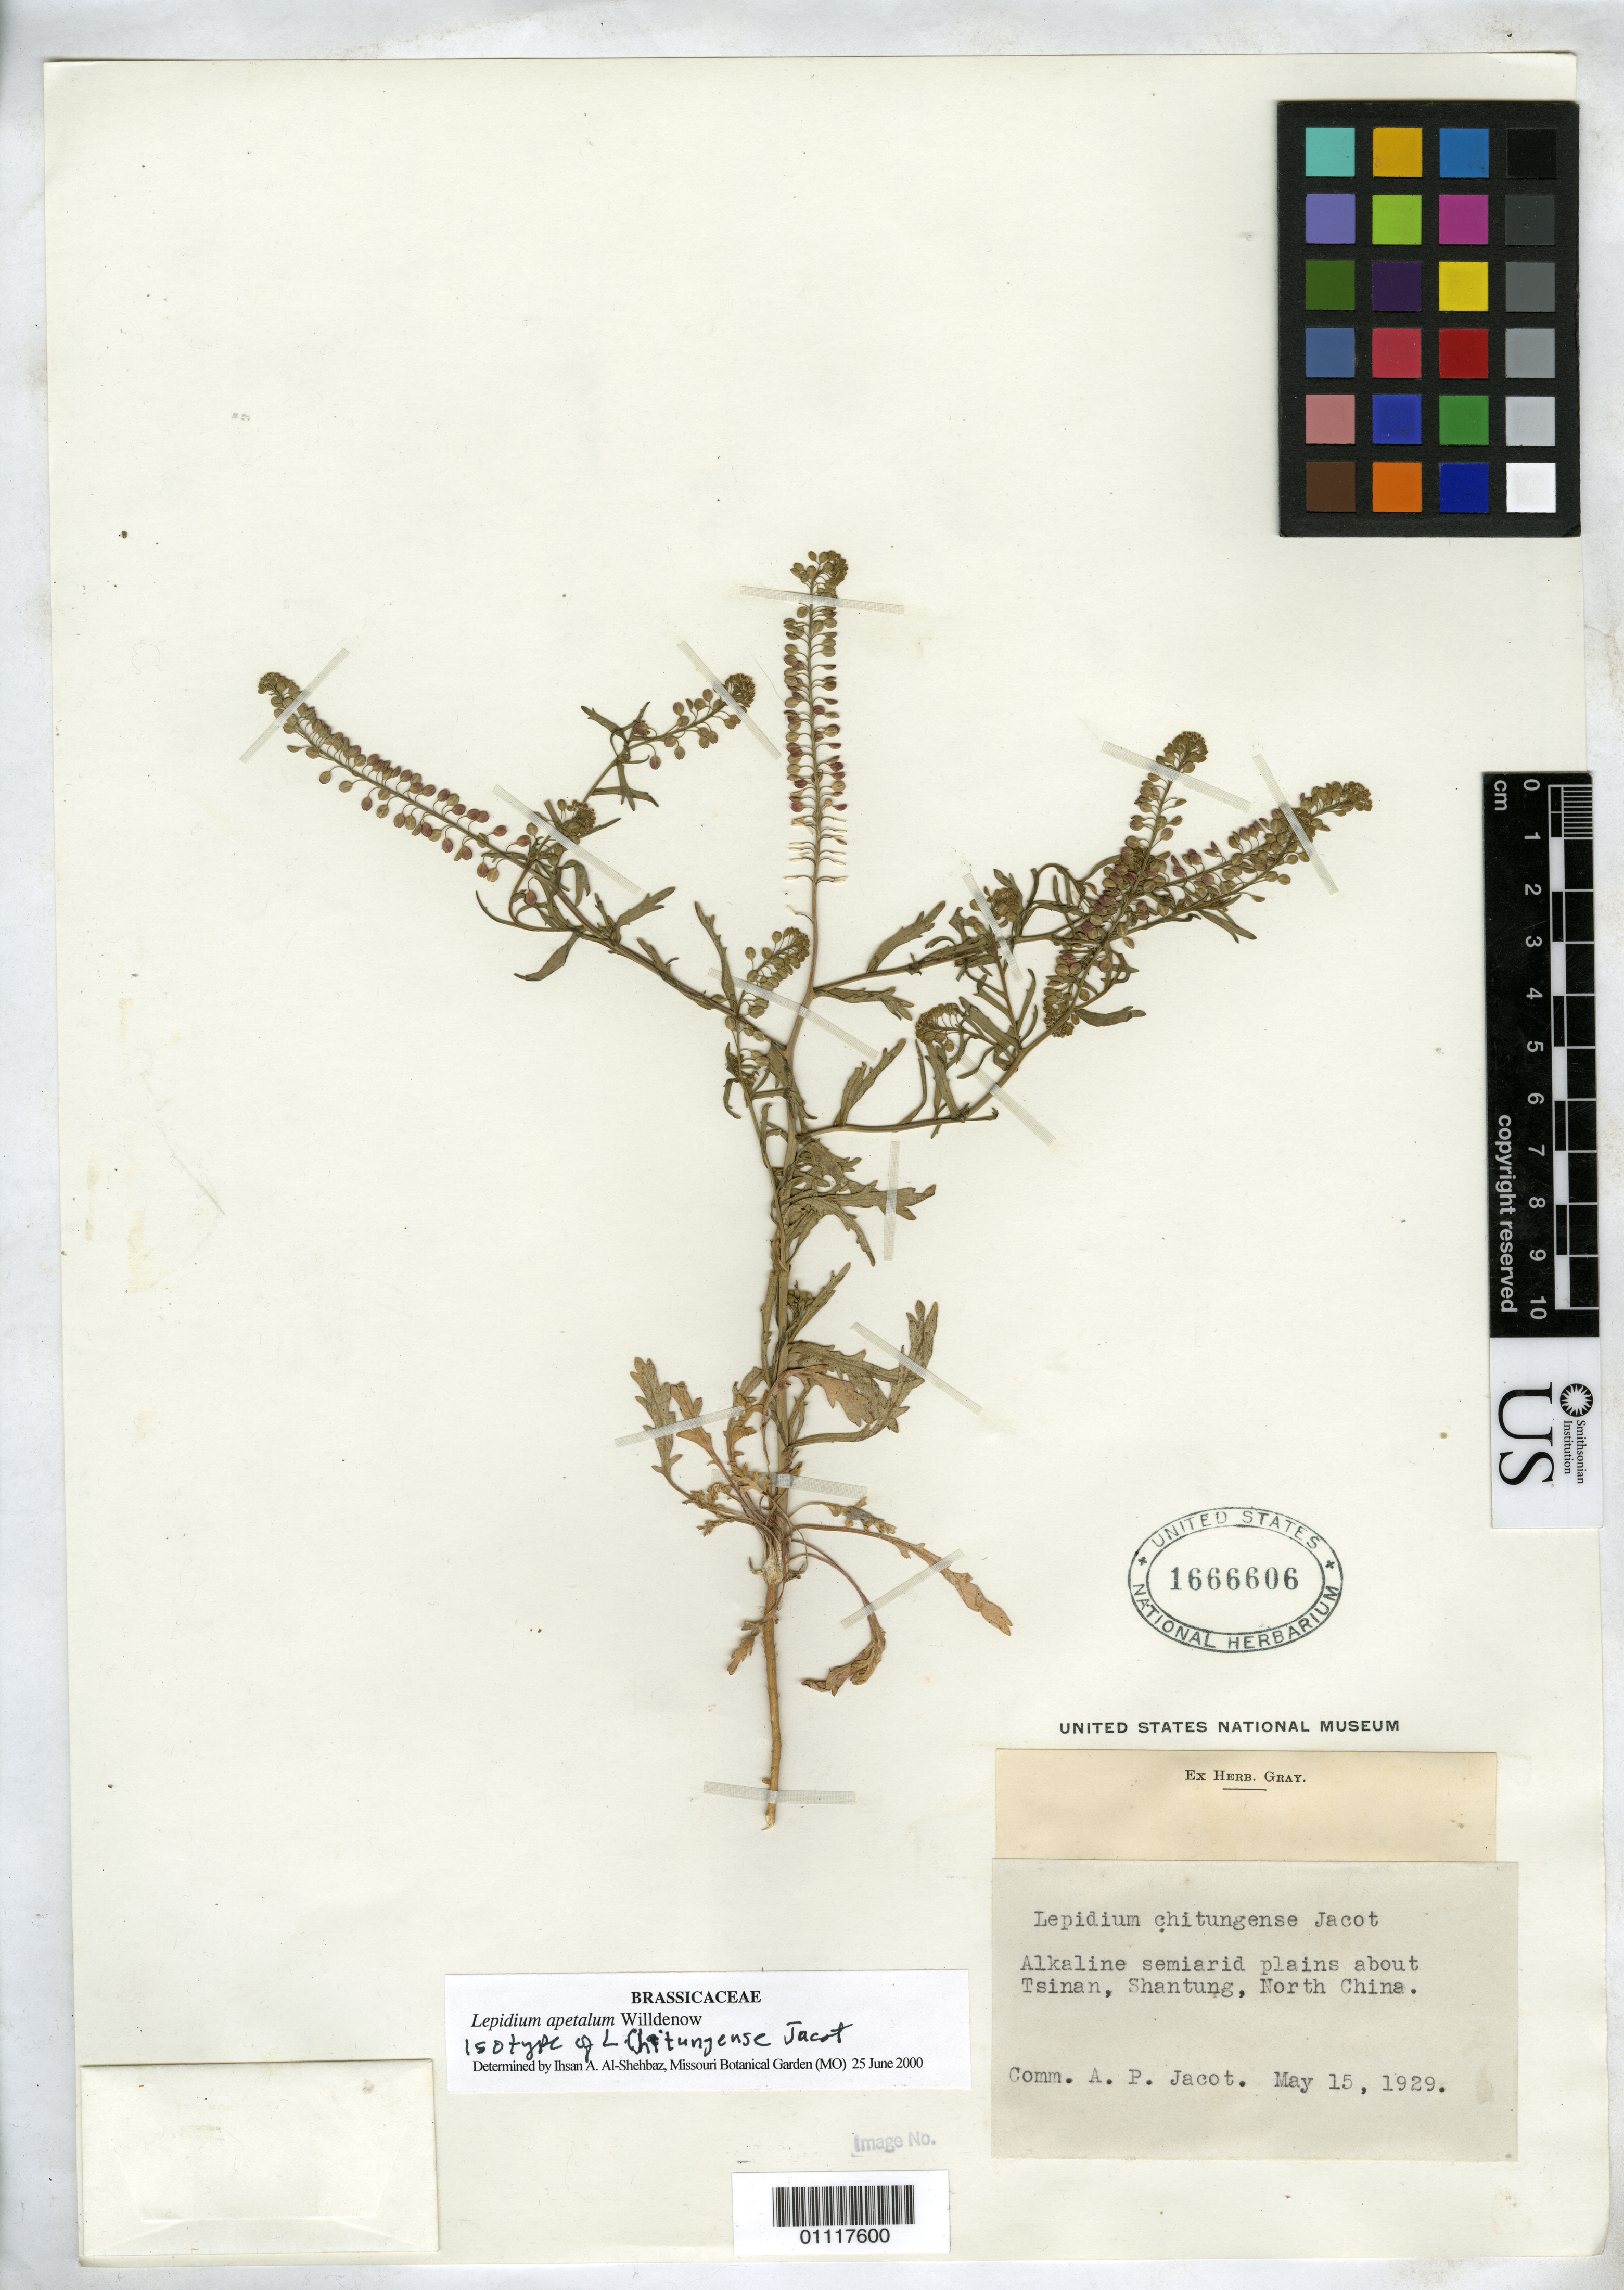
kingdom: Plantae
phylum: Tracheophyta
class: Magnoliopsida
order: Brassicales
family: Brassicaceae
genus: Lepidium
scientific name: Lepidium chitungense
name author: Jacot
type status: Isotype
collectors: A. Jacot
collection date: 1929-05-15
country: China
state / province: Shandong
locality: Shantung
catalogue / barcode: US 1666606